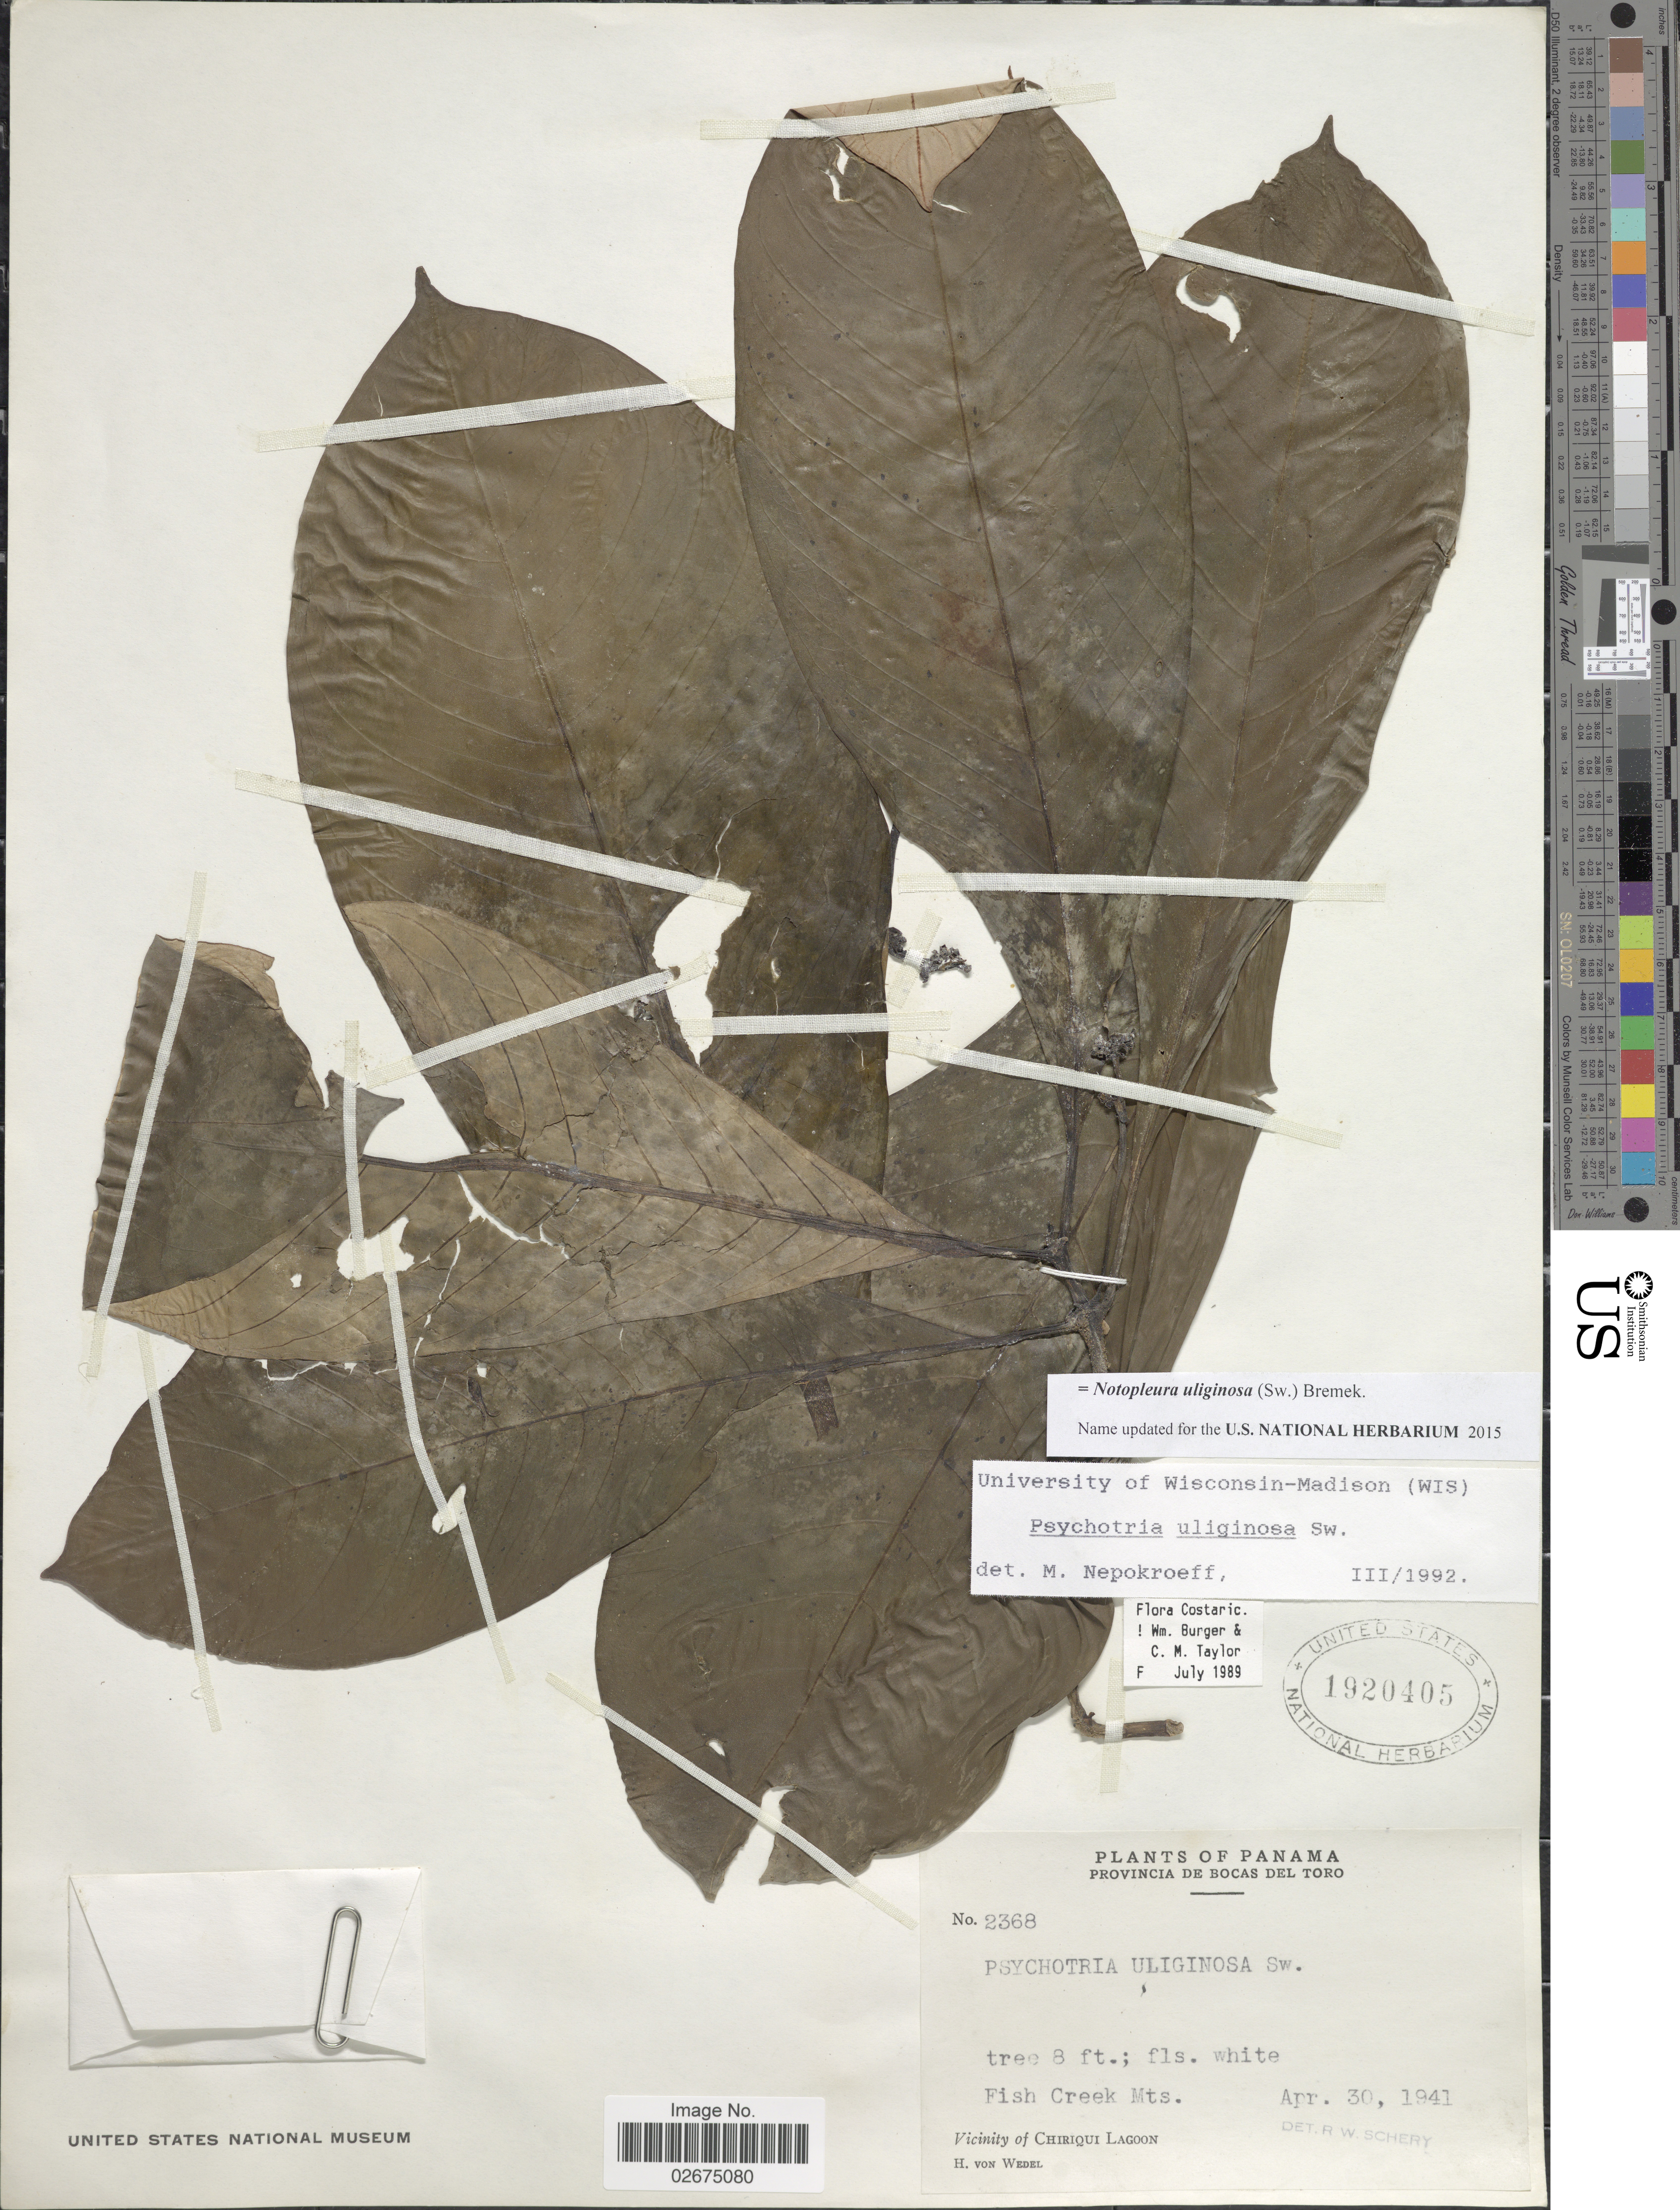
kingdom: Plantae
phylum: Tracheophyta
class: Magnoliopsida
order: Gentianales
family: Rubiaceae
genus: Notopleura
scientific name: Notopleura uliginosa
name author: (Sw.) Bremek.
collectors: H. von Wedel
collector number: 2368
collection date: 1941-04-30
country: Panama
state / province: Bocas del Toro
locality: Fish Creek Mts. Vicinity of Chiriqui Lagoon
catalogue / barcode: US 1920405